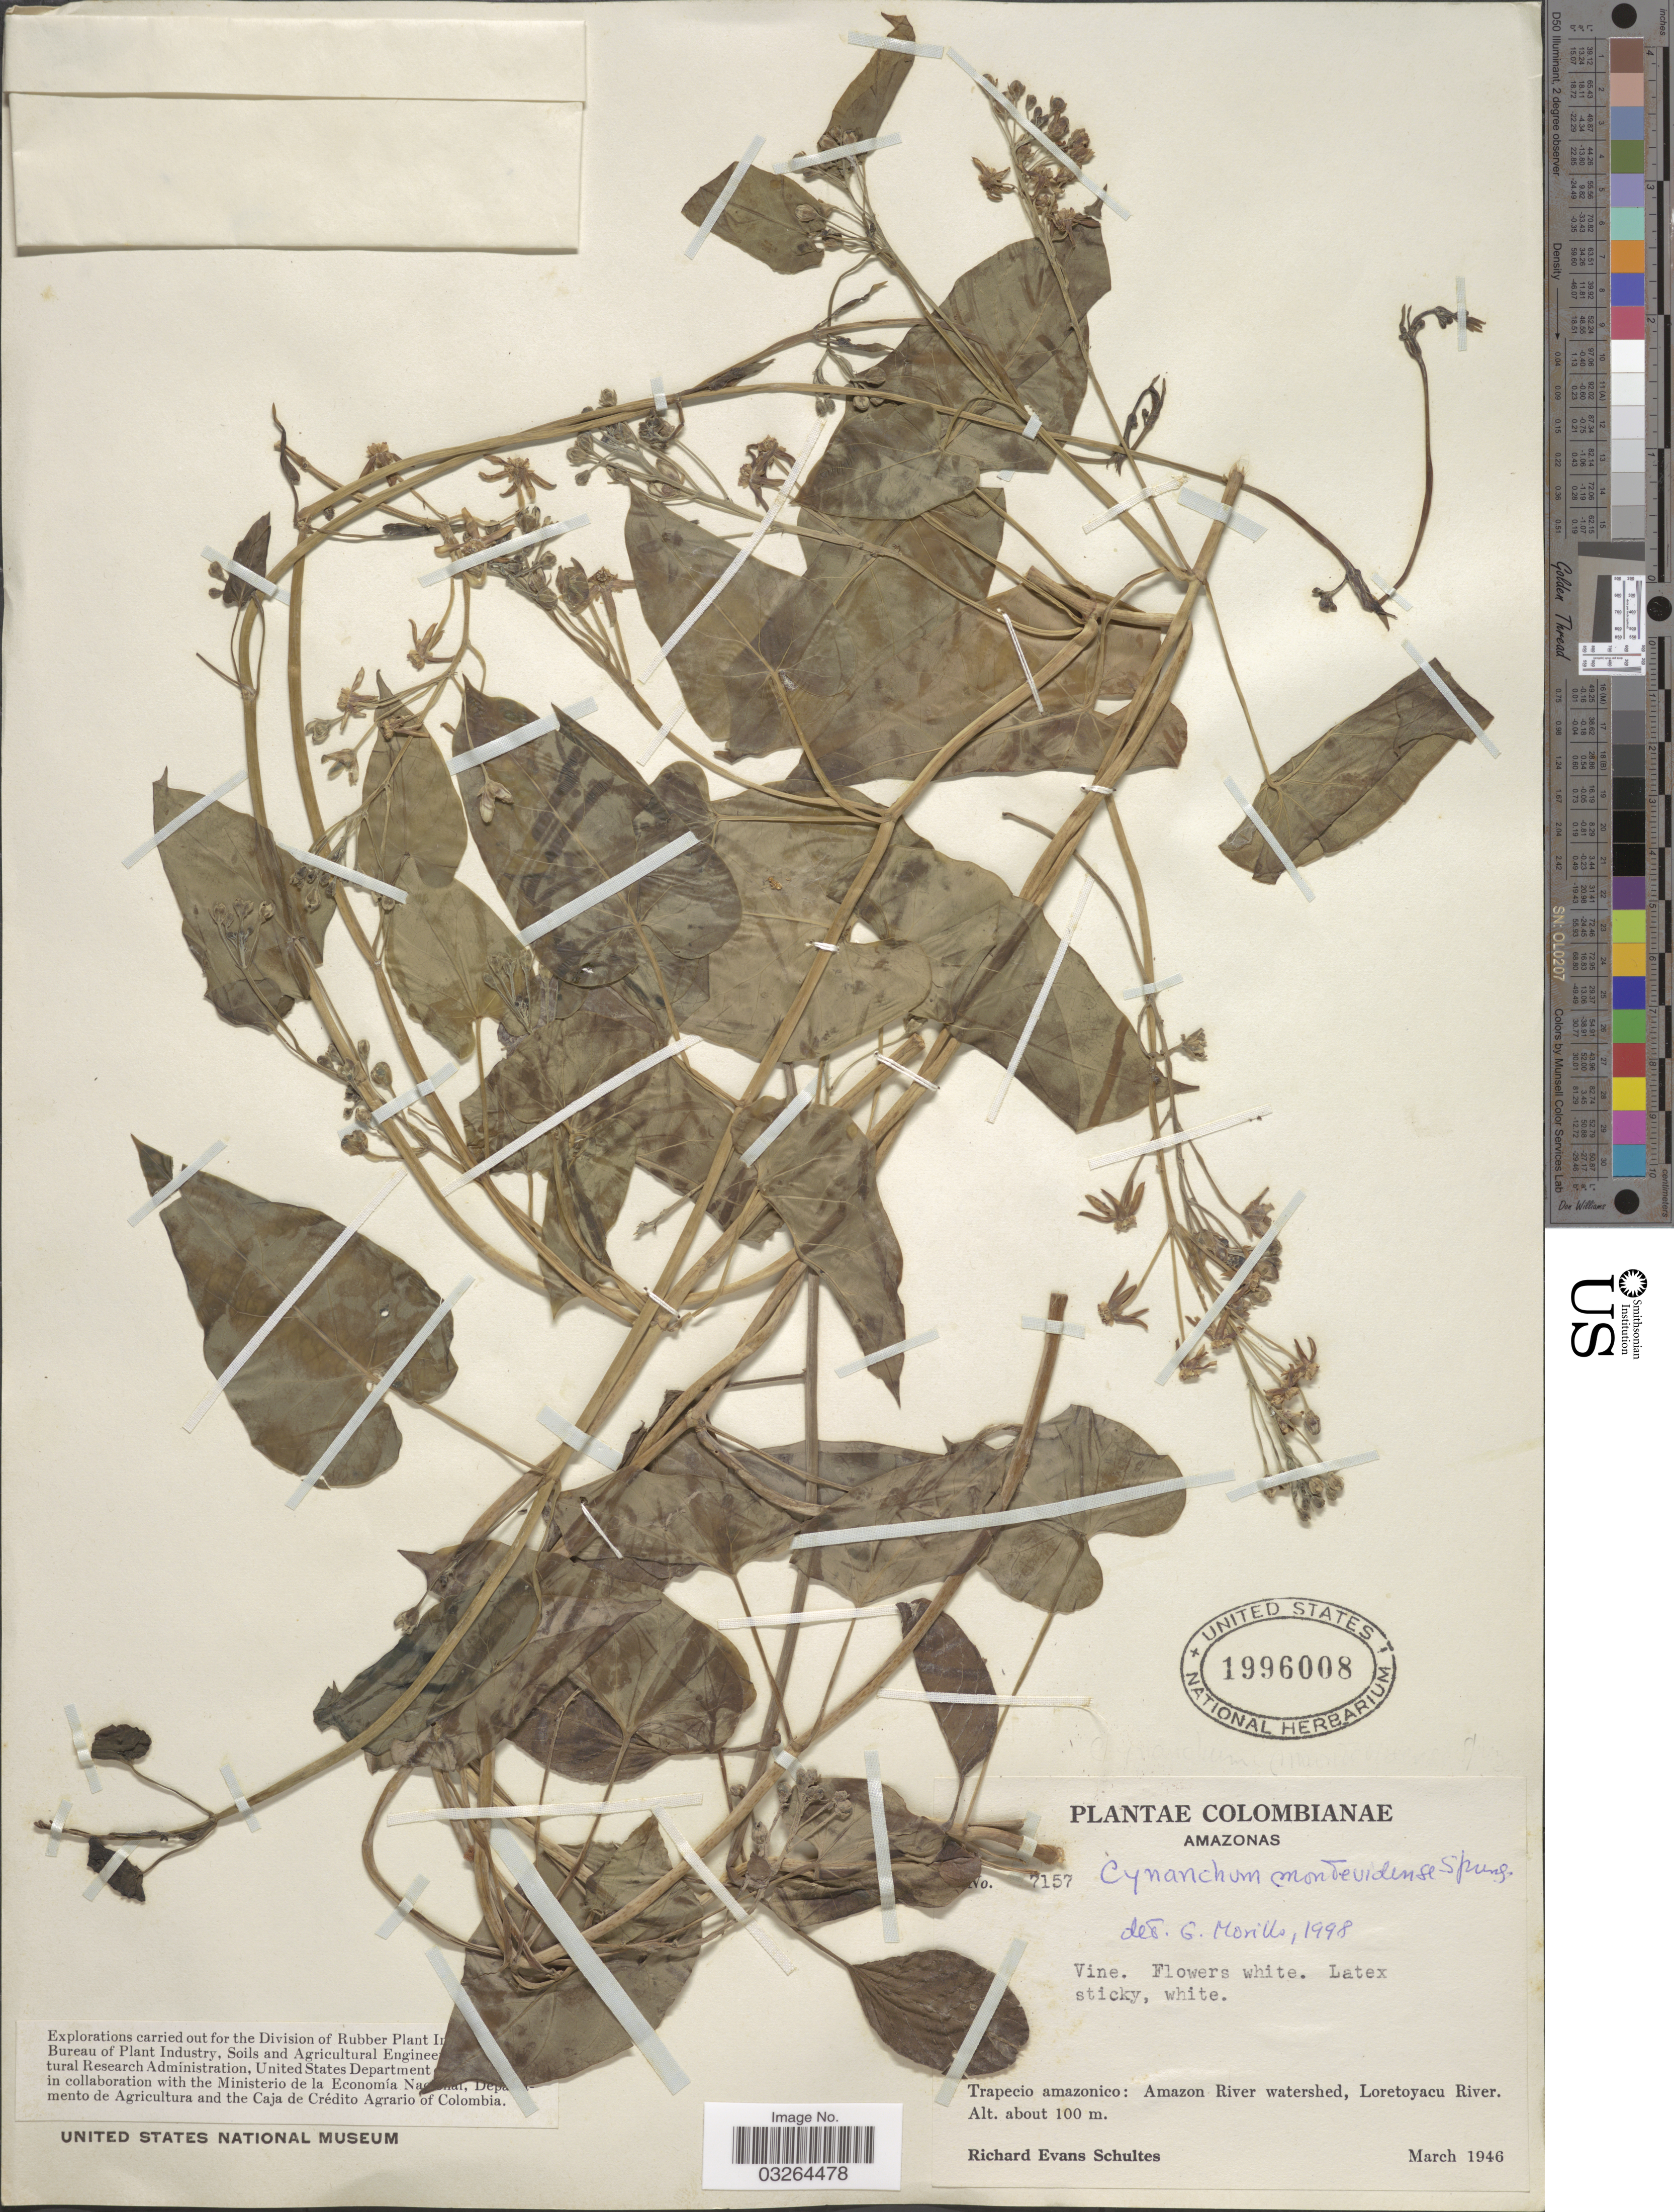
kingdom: Plantae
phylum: Tracheophyta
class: Magnoliopsida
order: Gentianales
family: Apocynaceae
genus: Cynanchum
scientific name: Cynanchum montevidense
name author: Spreng.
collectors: R. E. Schultes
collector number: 7157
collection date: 1946-03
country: Colombia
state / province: Amazônas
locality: Trapecio amazonico: Amazon River watershed, Loretoyacu River.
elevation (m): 100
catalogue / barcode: US 1996008